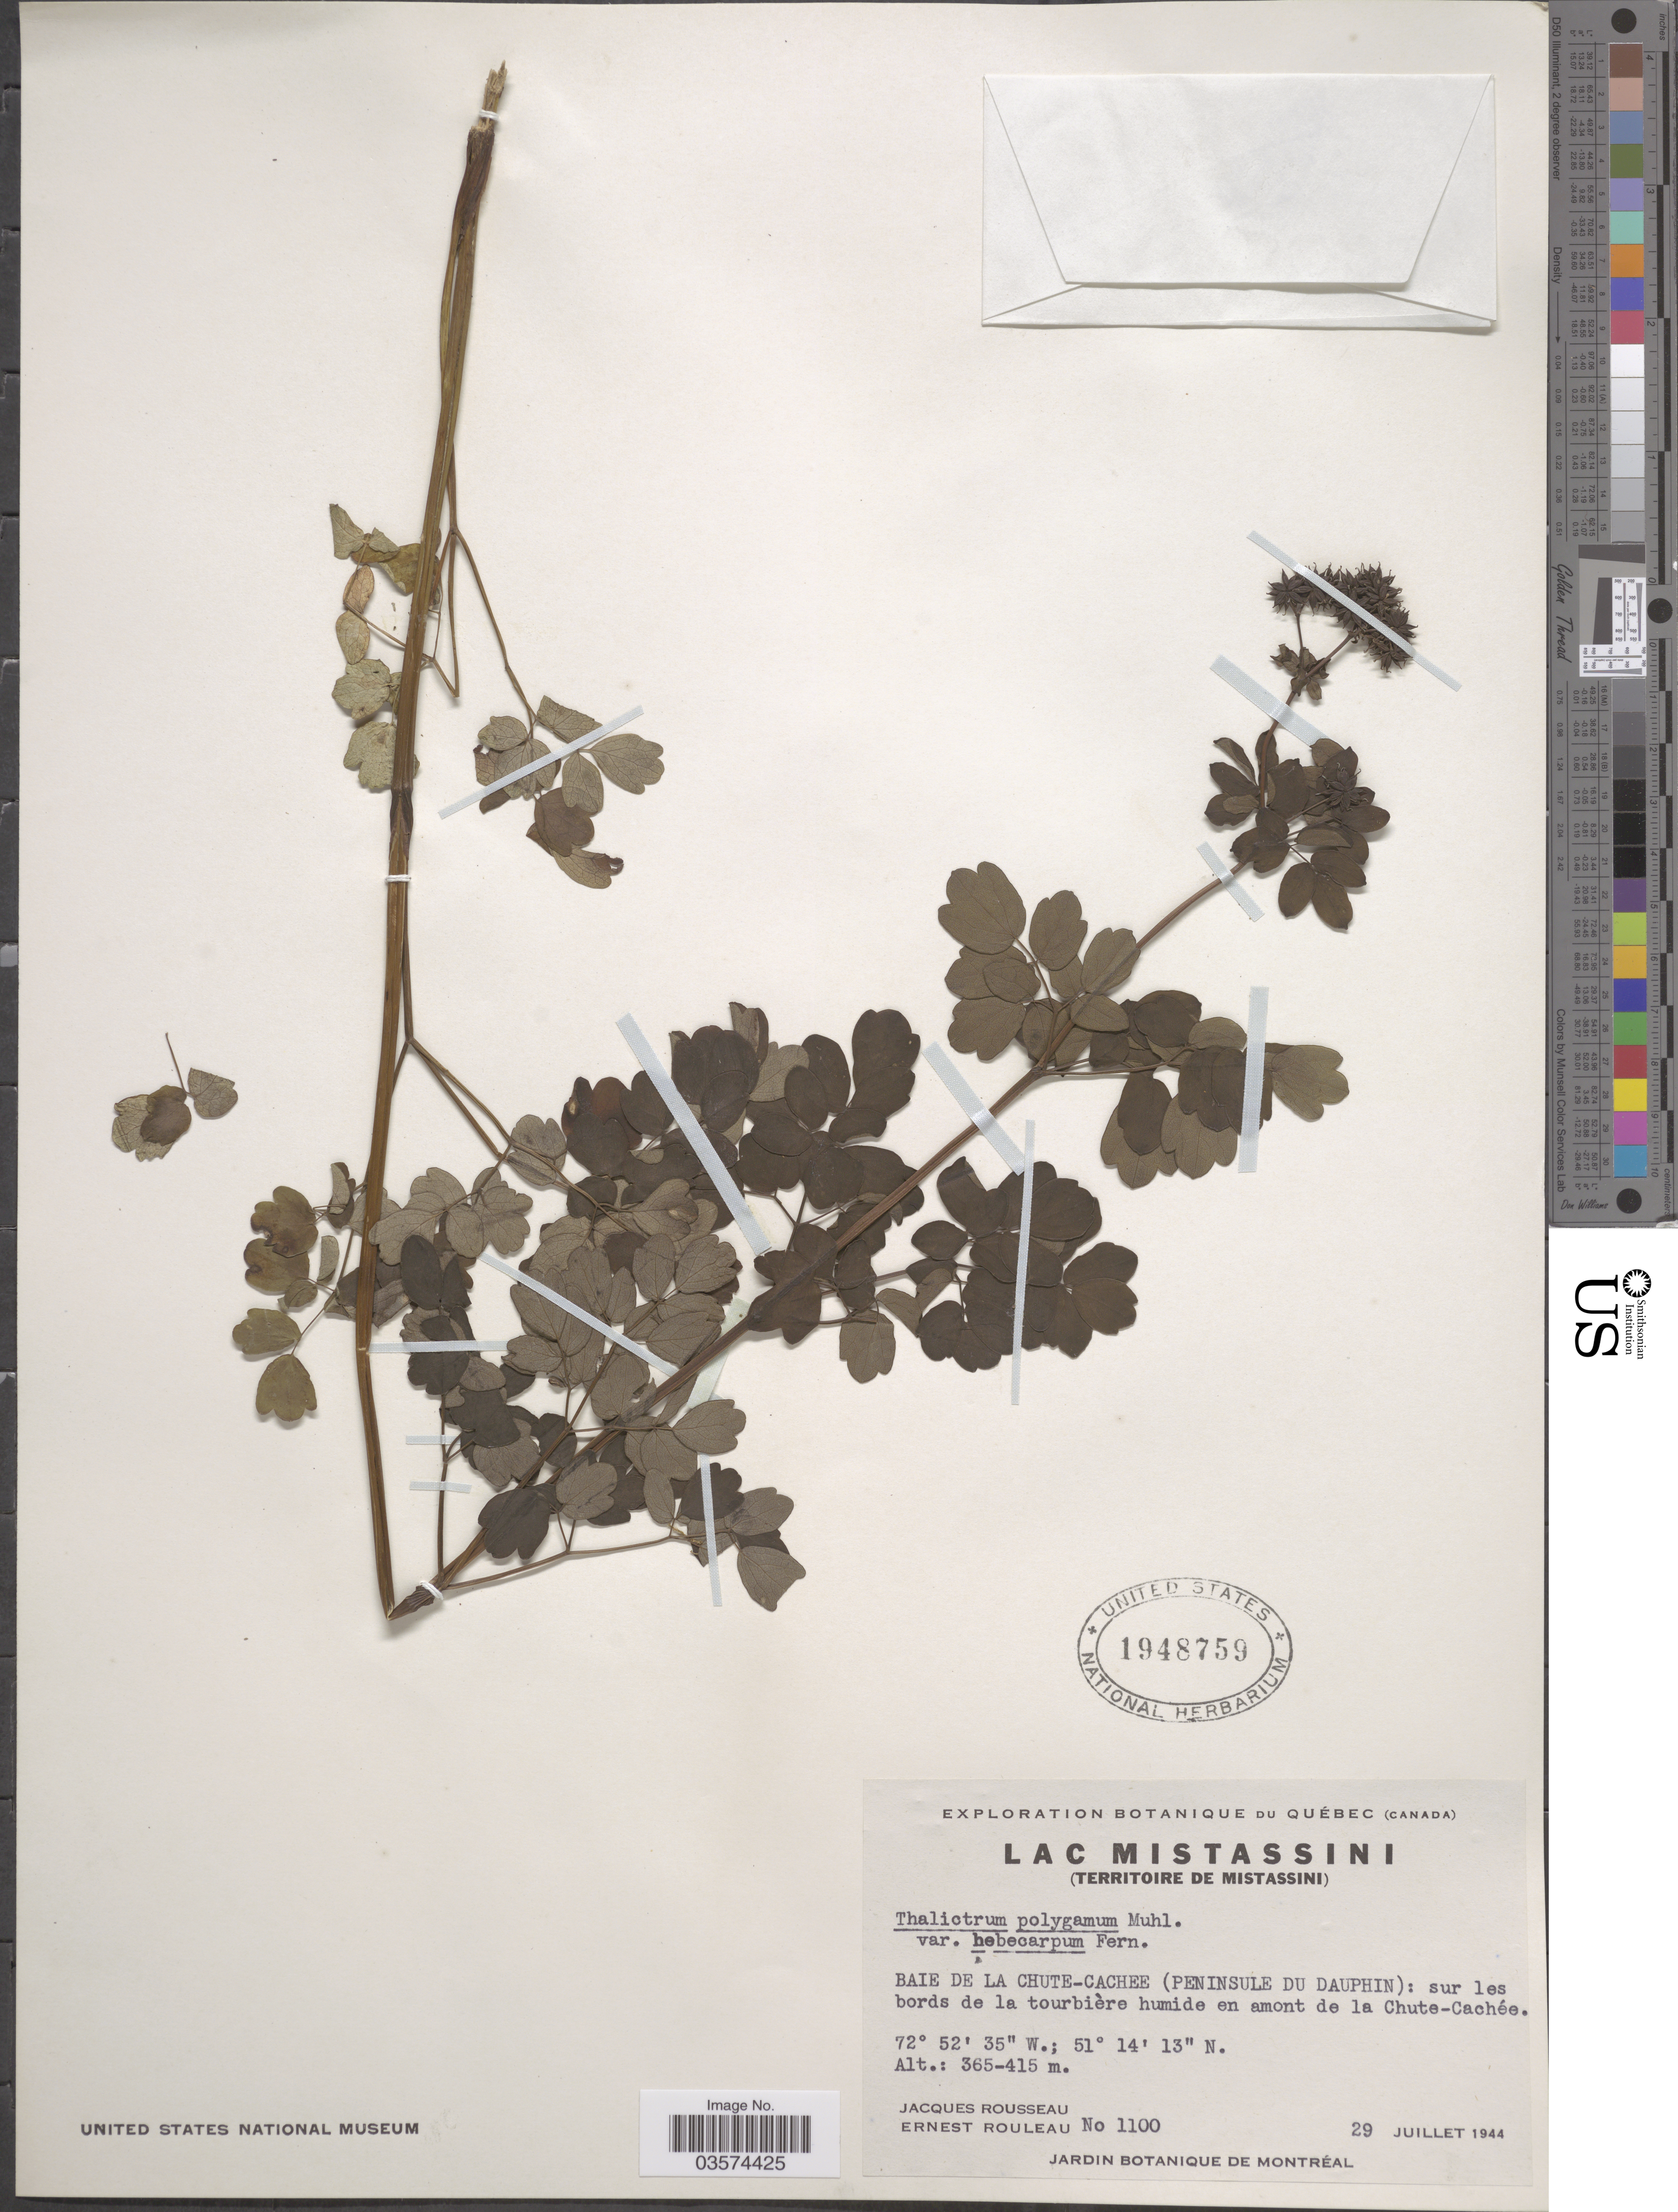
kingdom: Plantae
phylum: Tracheophyta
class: Magnoliopsida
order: Ranunculales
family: Ranunculaceae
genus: Thalictrum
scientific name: Thalictrum pubescens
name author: Pursh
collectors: J. Rousseau & J. Rouleau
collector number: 1100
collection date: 1944-07-29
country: Canada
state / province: Quebec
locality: Lac Mistassini (Territoire de Mistassini). Baie de La Chute-Cachee (Peninsule du Dauphin): sur les bords de la tourbière humide en amont de la Chute-Cachée.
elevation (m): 365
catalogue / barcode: US 1948759